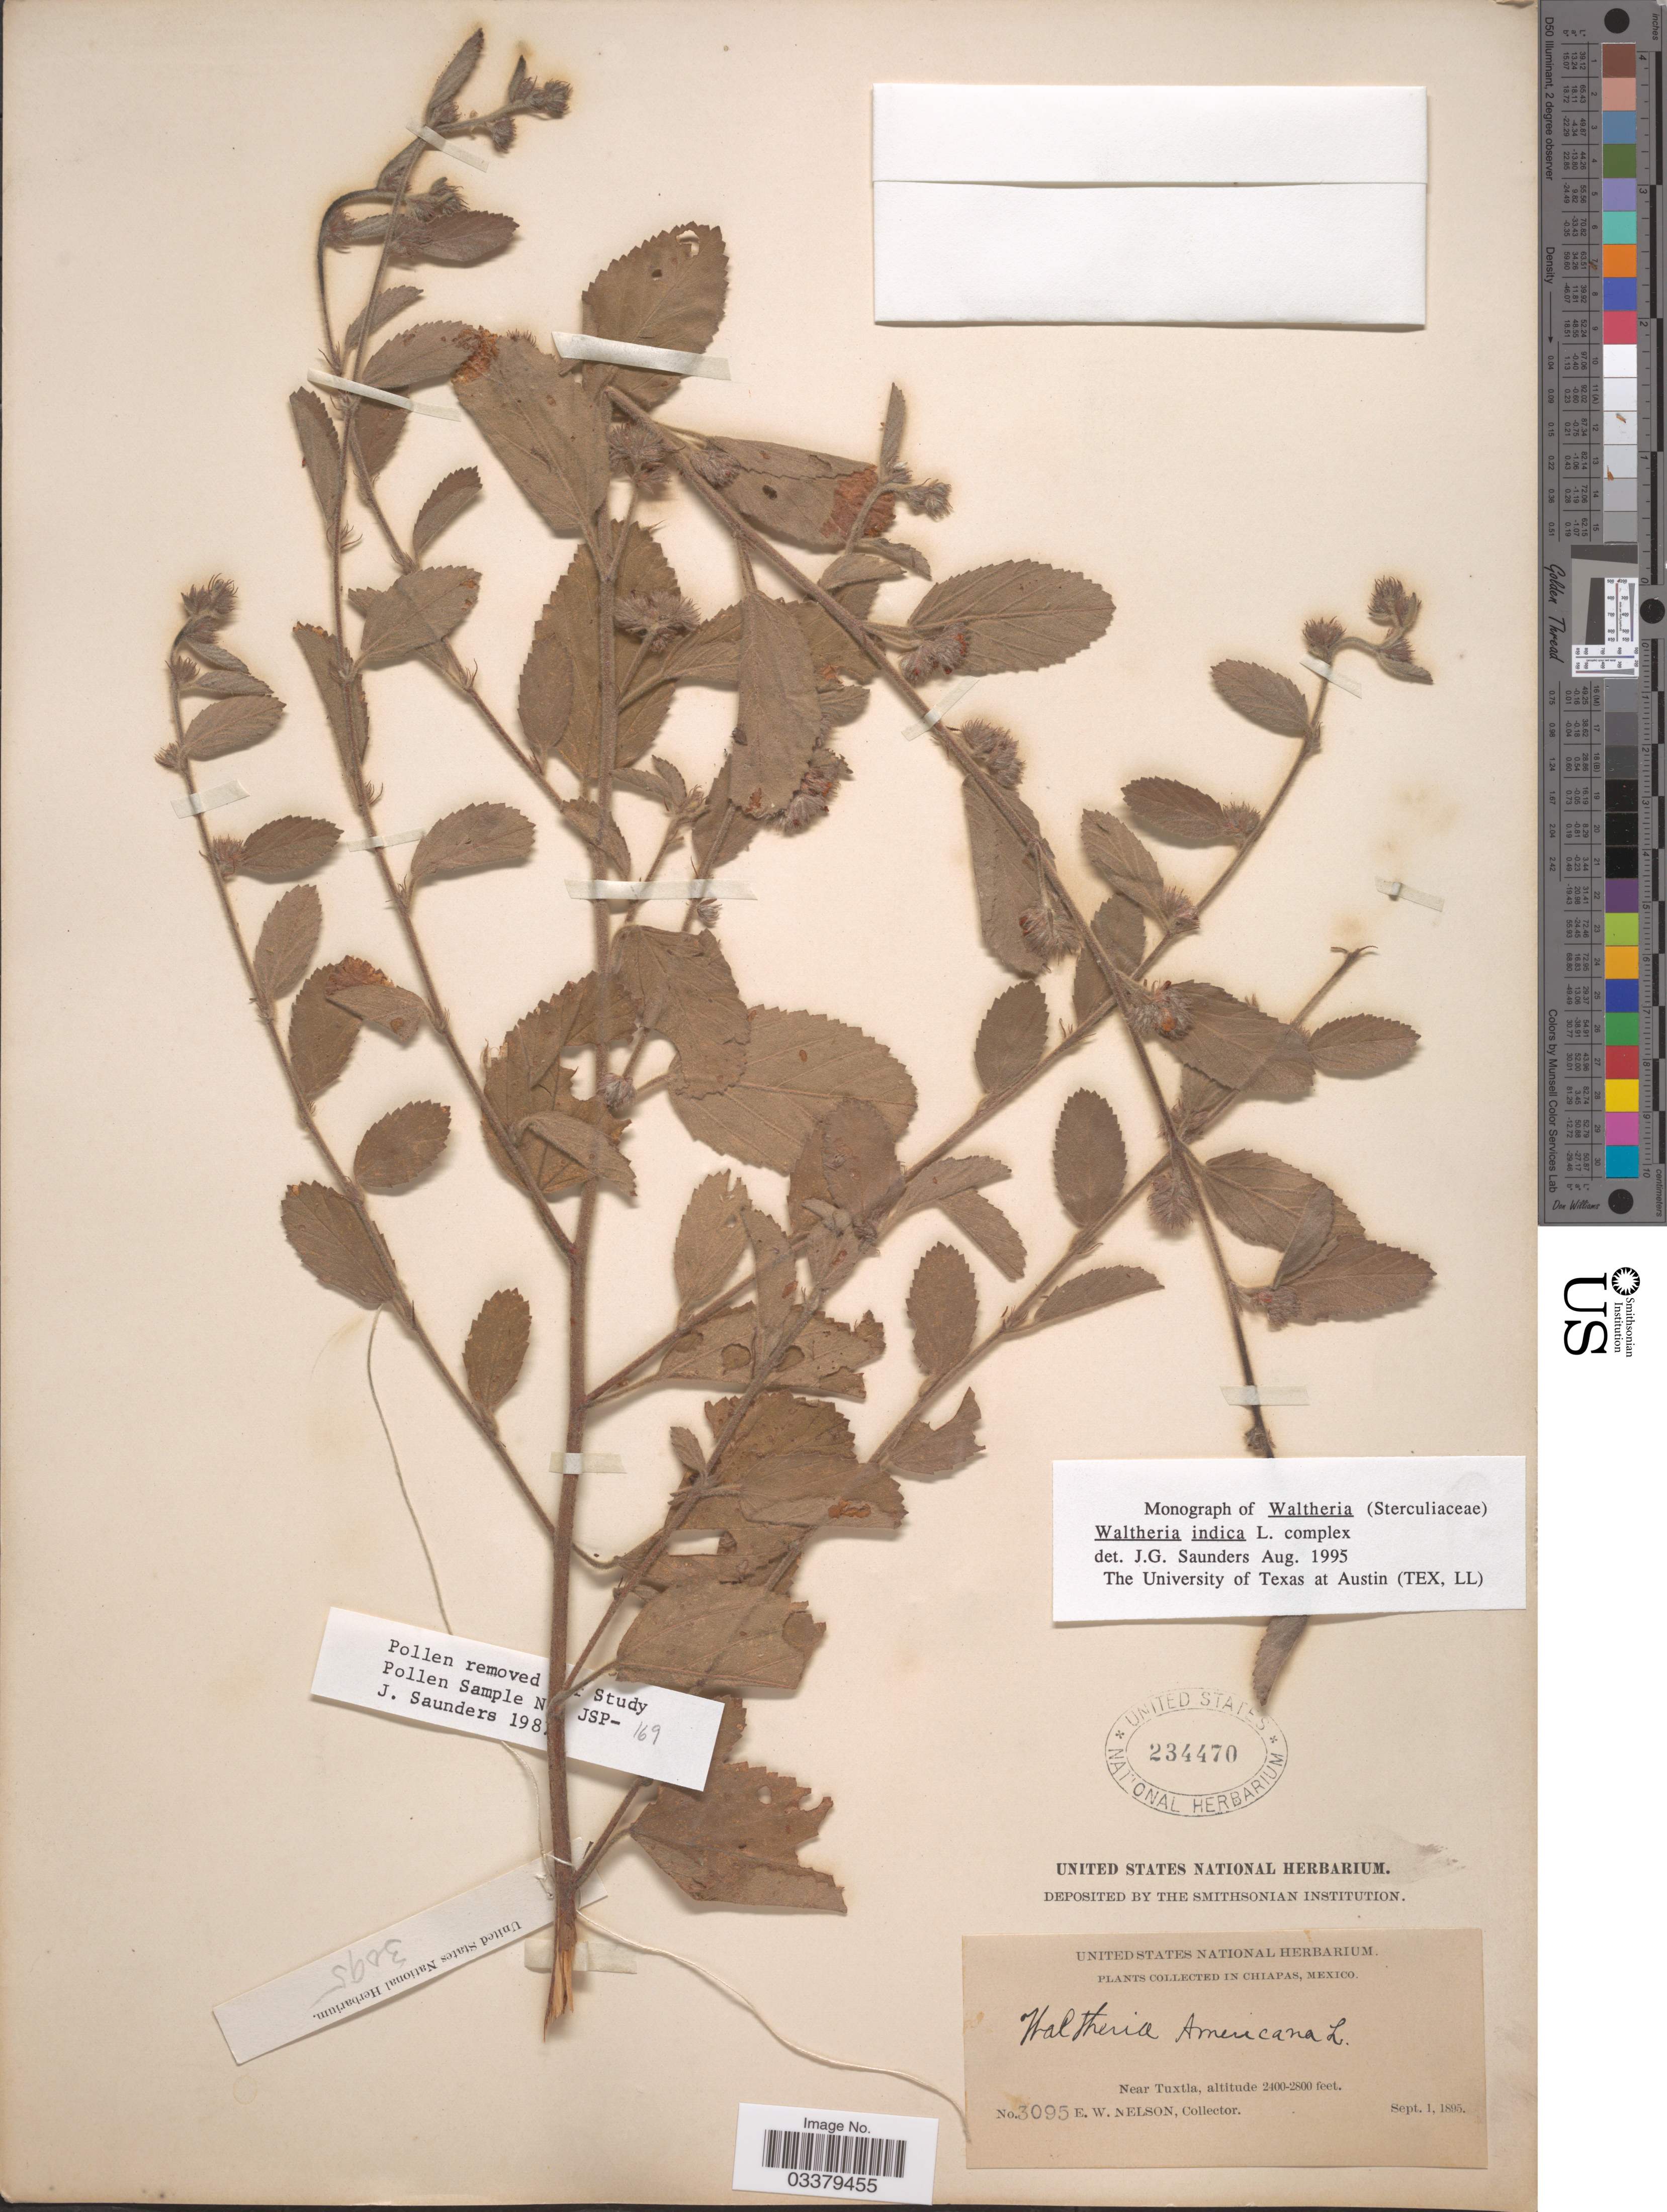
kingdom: Plantae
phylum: Tracheophyta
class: Magnoliopsida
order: Malvales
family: Malvaceae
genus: Waltheria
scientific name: Waltheria indica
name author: L.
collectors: E. W. Nelson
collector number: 3095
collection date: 1895-09-01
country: Mexico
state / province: Chiapas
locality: Near Tuxtla.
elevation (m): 732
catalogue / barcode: US 234470